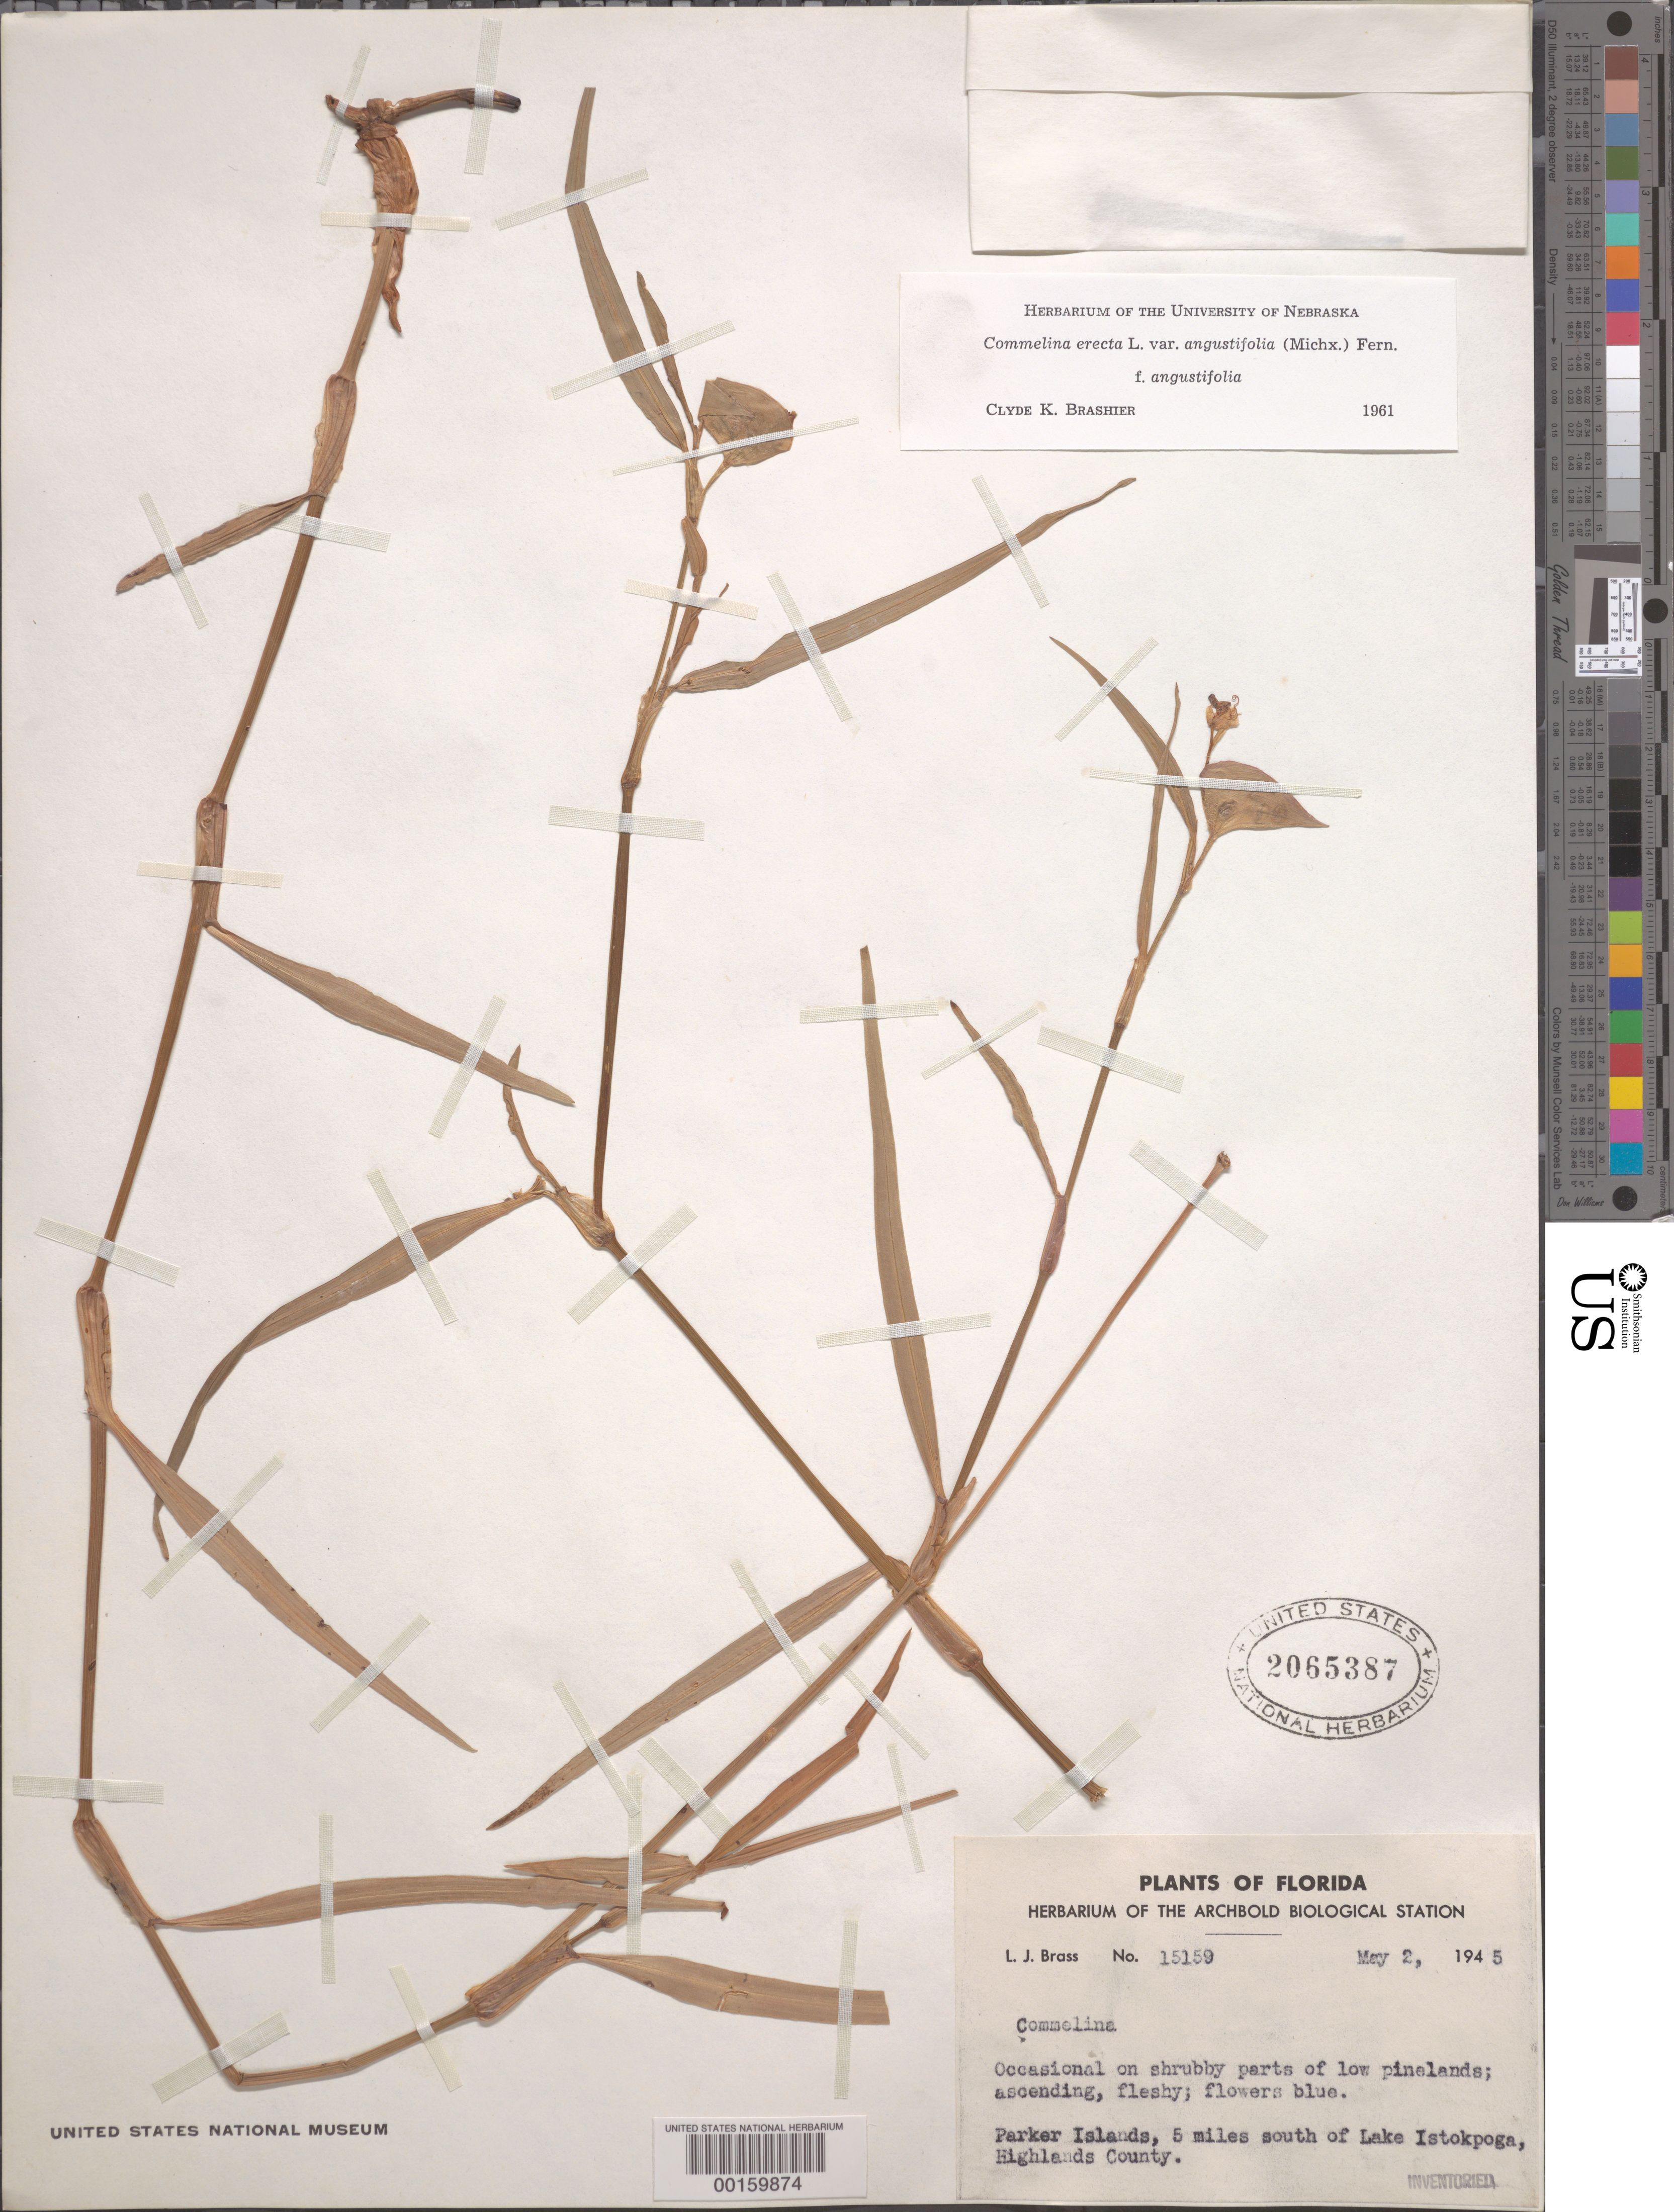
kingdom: Plantae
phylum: Tracheophyta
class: Liliopsida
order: Commelinales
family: Commelinaceae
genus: Commelina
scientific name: Commelina erecta var. angustifolia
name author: (Michx.) Fernald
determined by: Brashier, C. K.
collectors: L. J. Brass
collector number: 15159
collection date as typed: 02 May 1945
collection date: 1945-05-02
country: United States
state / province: Florida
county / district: Highlands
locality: Parker islands, 5 mi s of lake istokpoga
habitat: On shrubby parts of low pinelands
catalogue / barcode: US 2065387